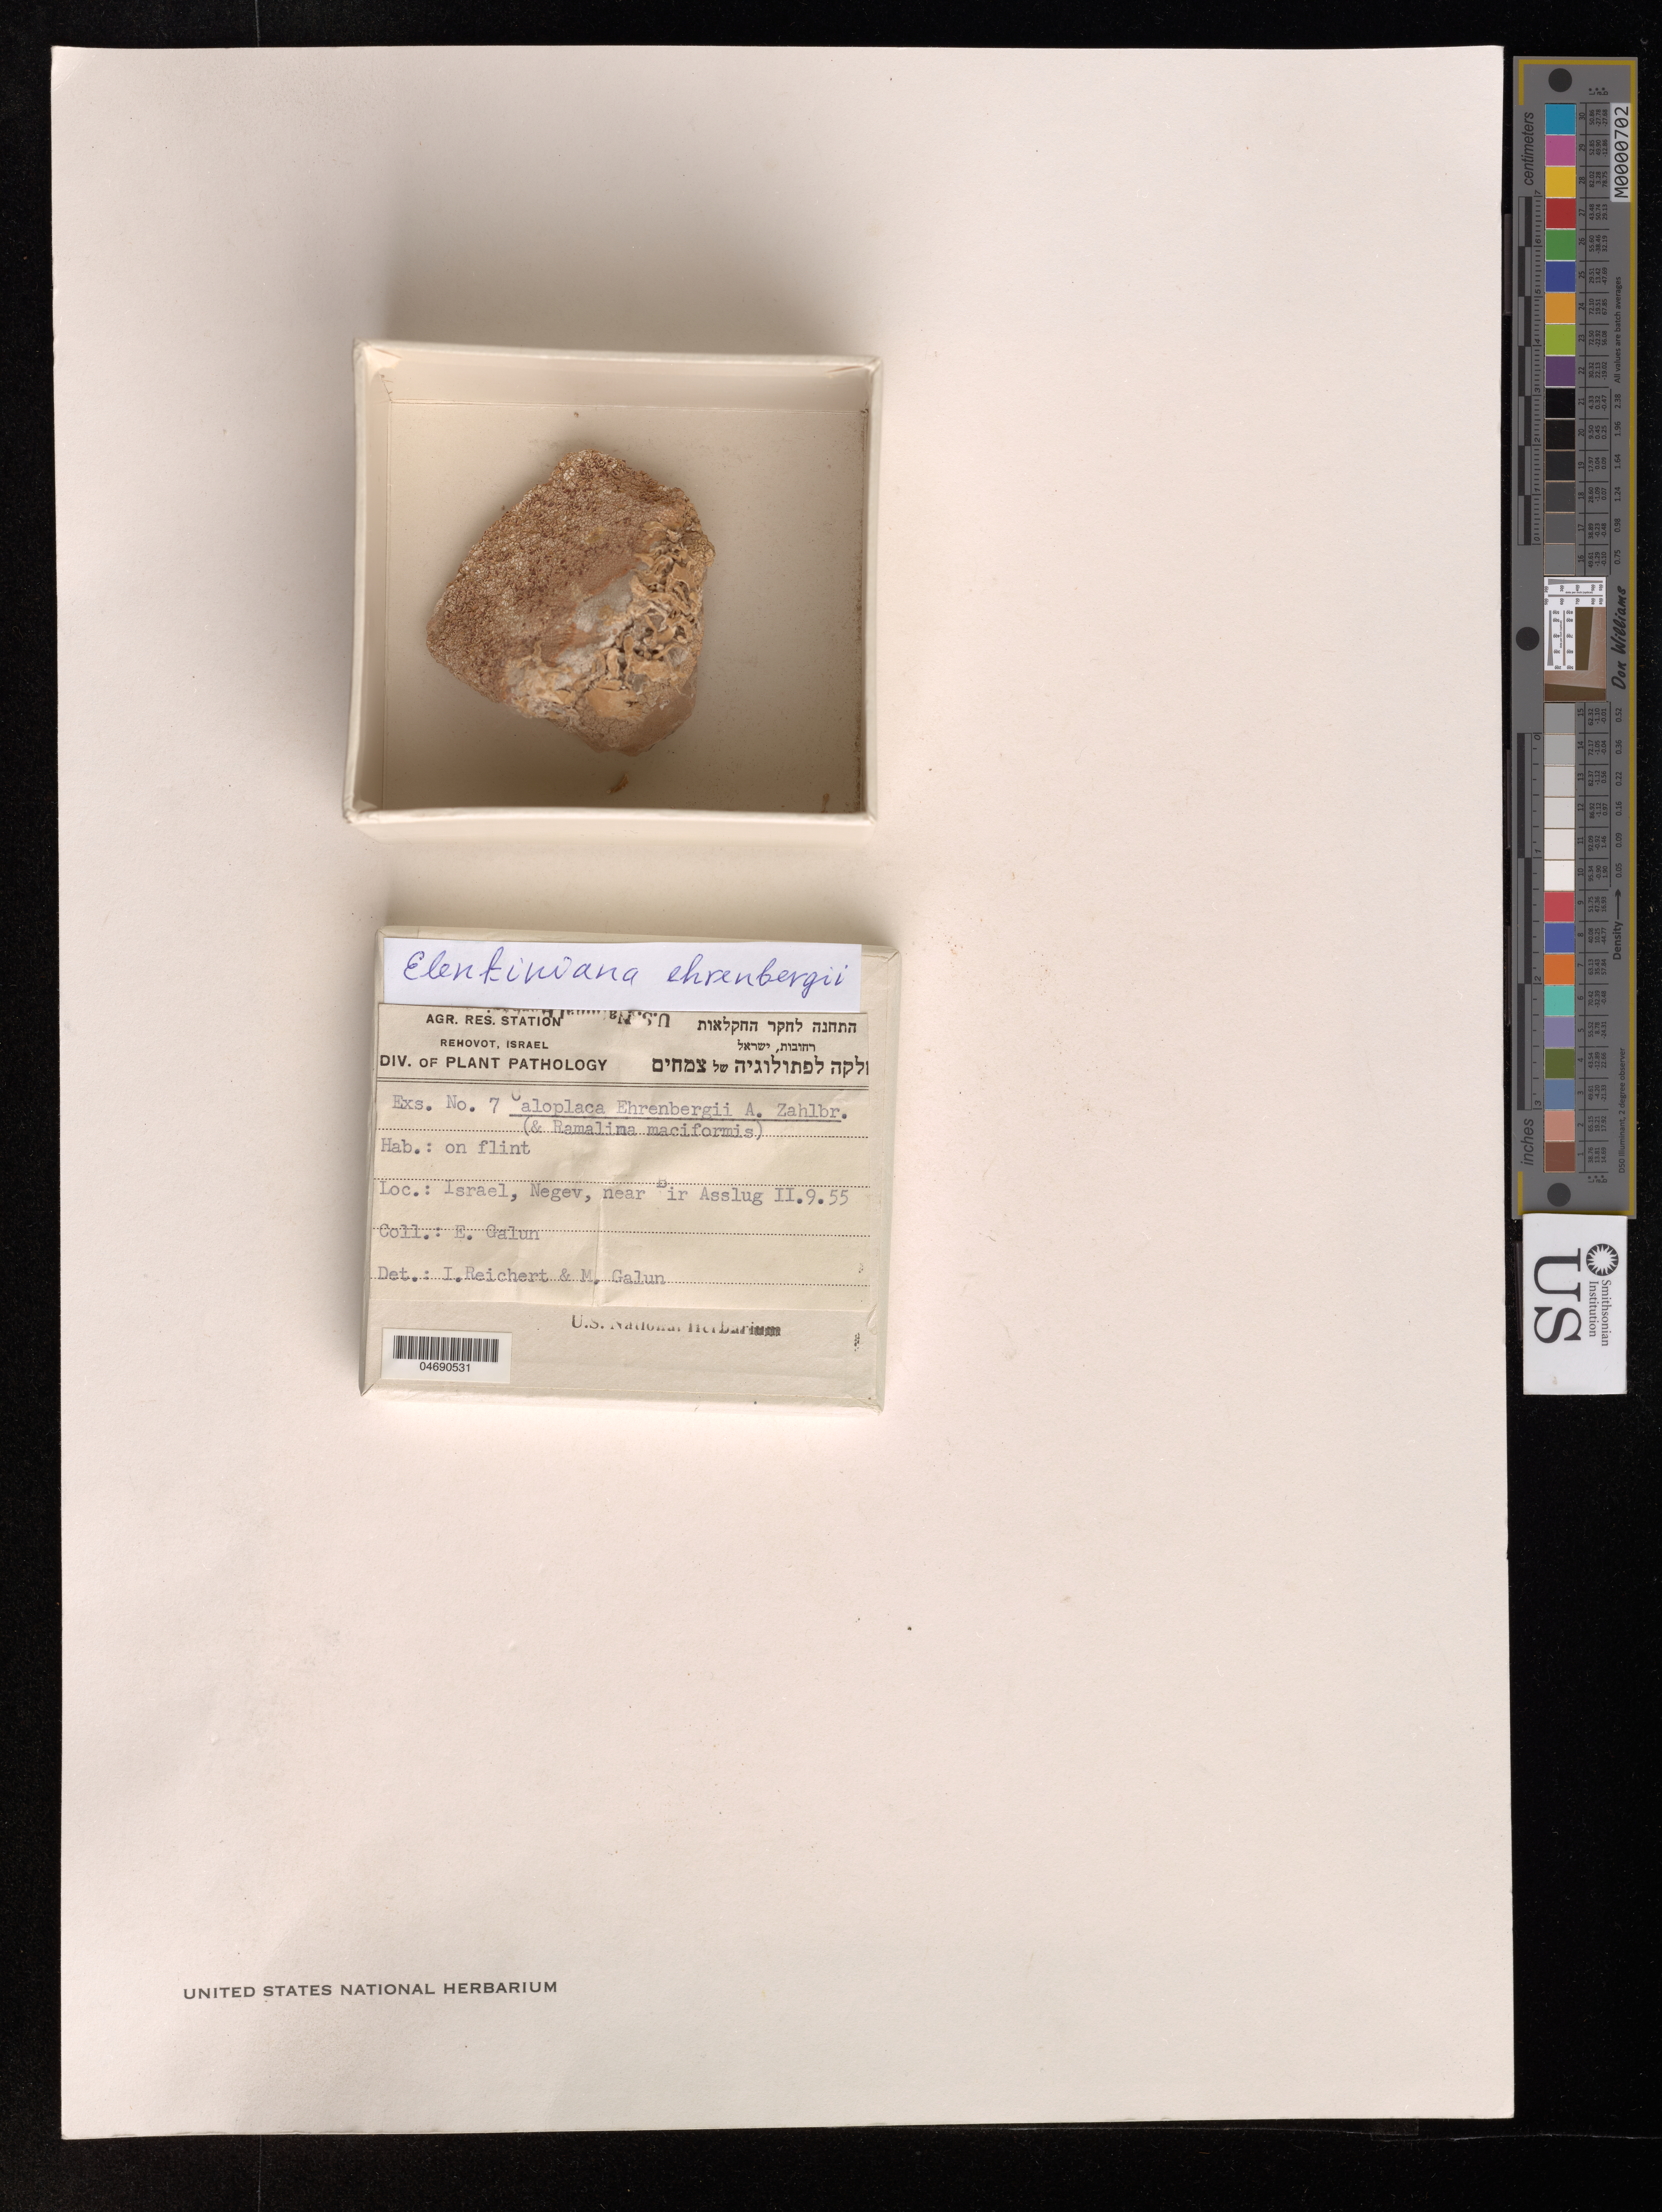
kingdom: Fungi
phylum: Ascomycota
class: Lecanoromycetes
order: Teloschistales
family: Teloschistaceae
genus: Elenkiniana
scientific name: Elenkiniana ehrenbergii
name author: (Müll. Arg.) S.Y. Kondr. et al.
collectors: E. Galun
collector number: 7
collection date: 1955-02-09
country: Israel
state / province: Southern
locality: Negev, near Bir Asslug.